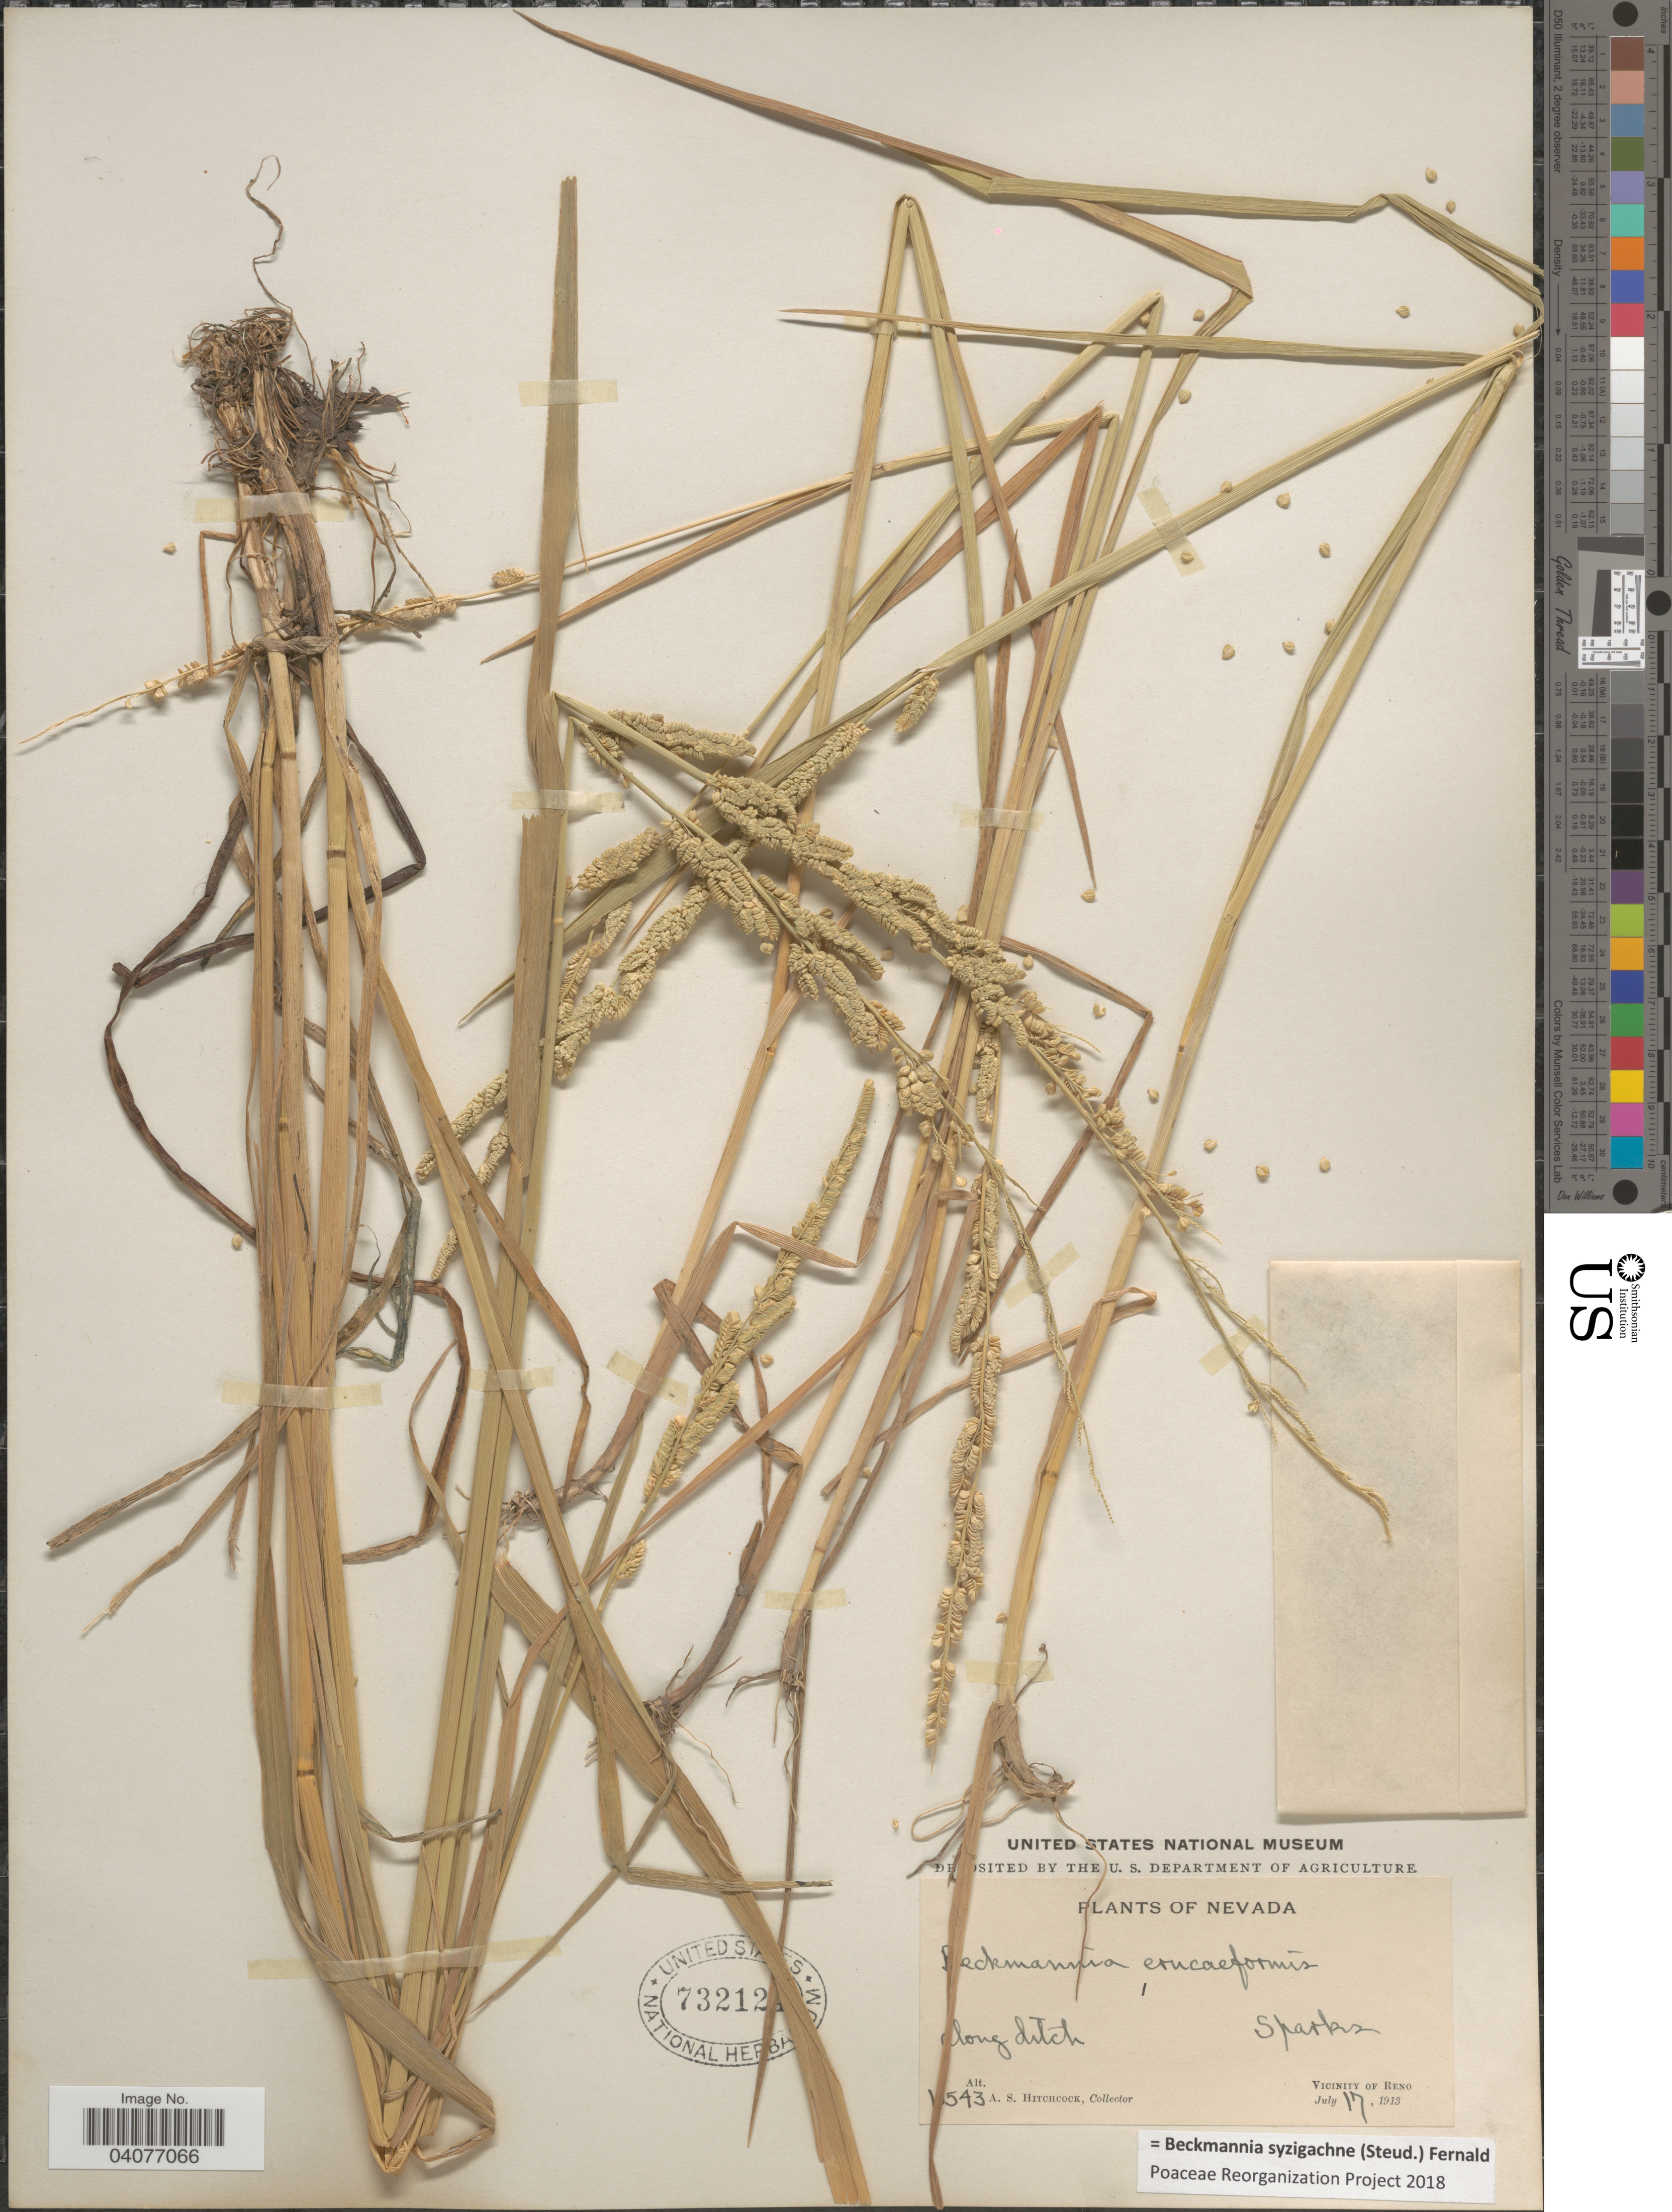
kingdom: Plantae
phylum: Tracheophyta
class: Liliopsida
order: Poales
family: Poaceae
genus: Beckmannia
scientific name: Beckmannia syzigachne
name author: (Steud.) Fernald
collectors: A. S. Hitchcock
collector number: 1!543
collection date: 1913-07-17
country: United States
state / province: Nevada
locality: Along ditch. Sparks. Vicinity of Reno.